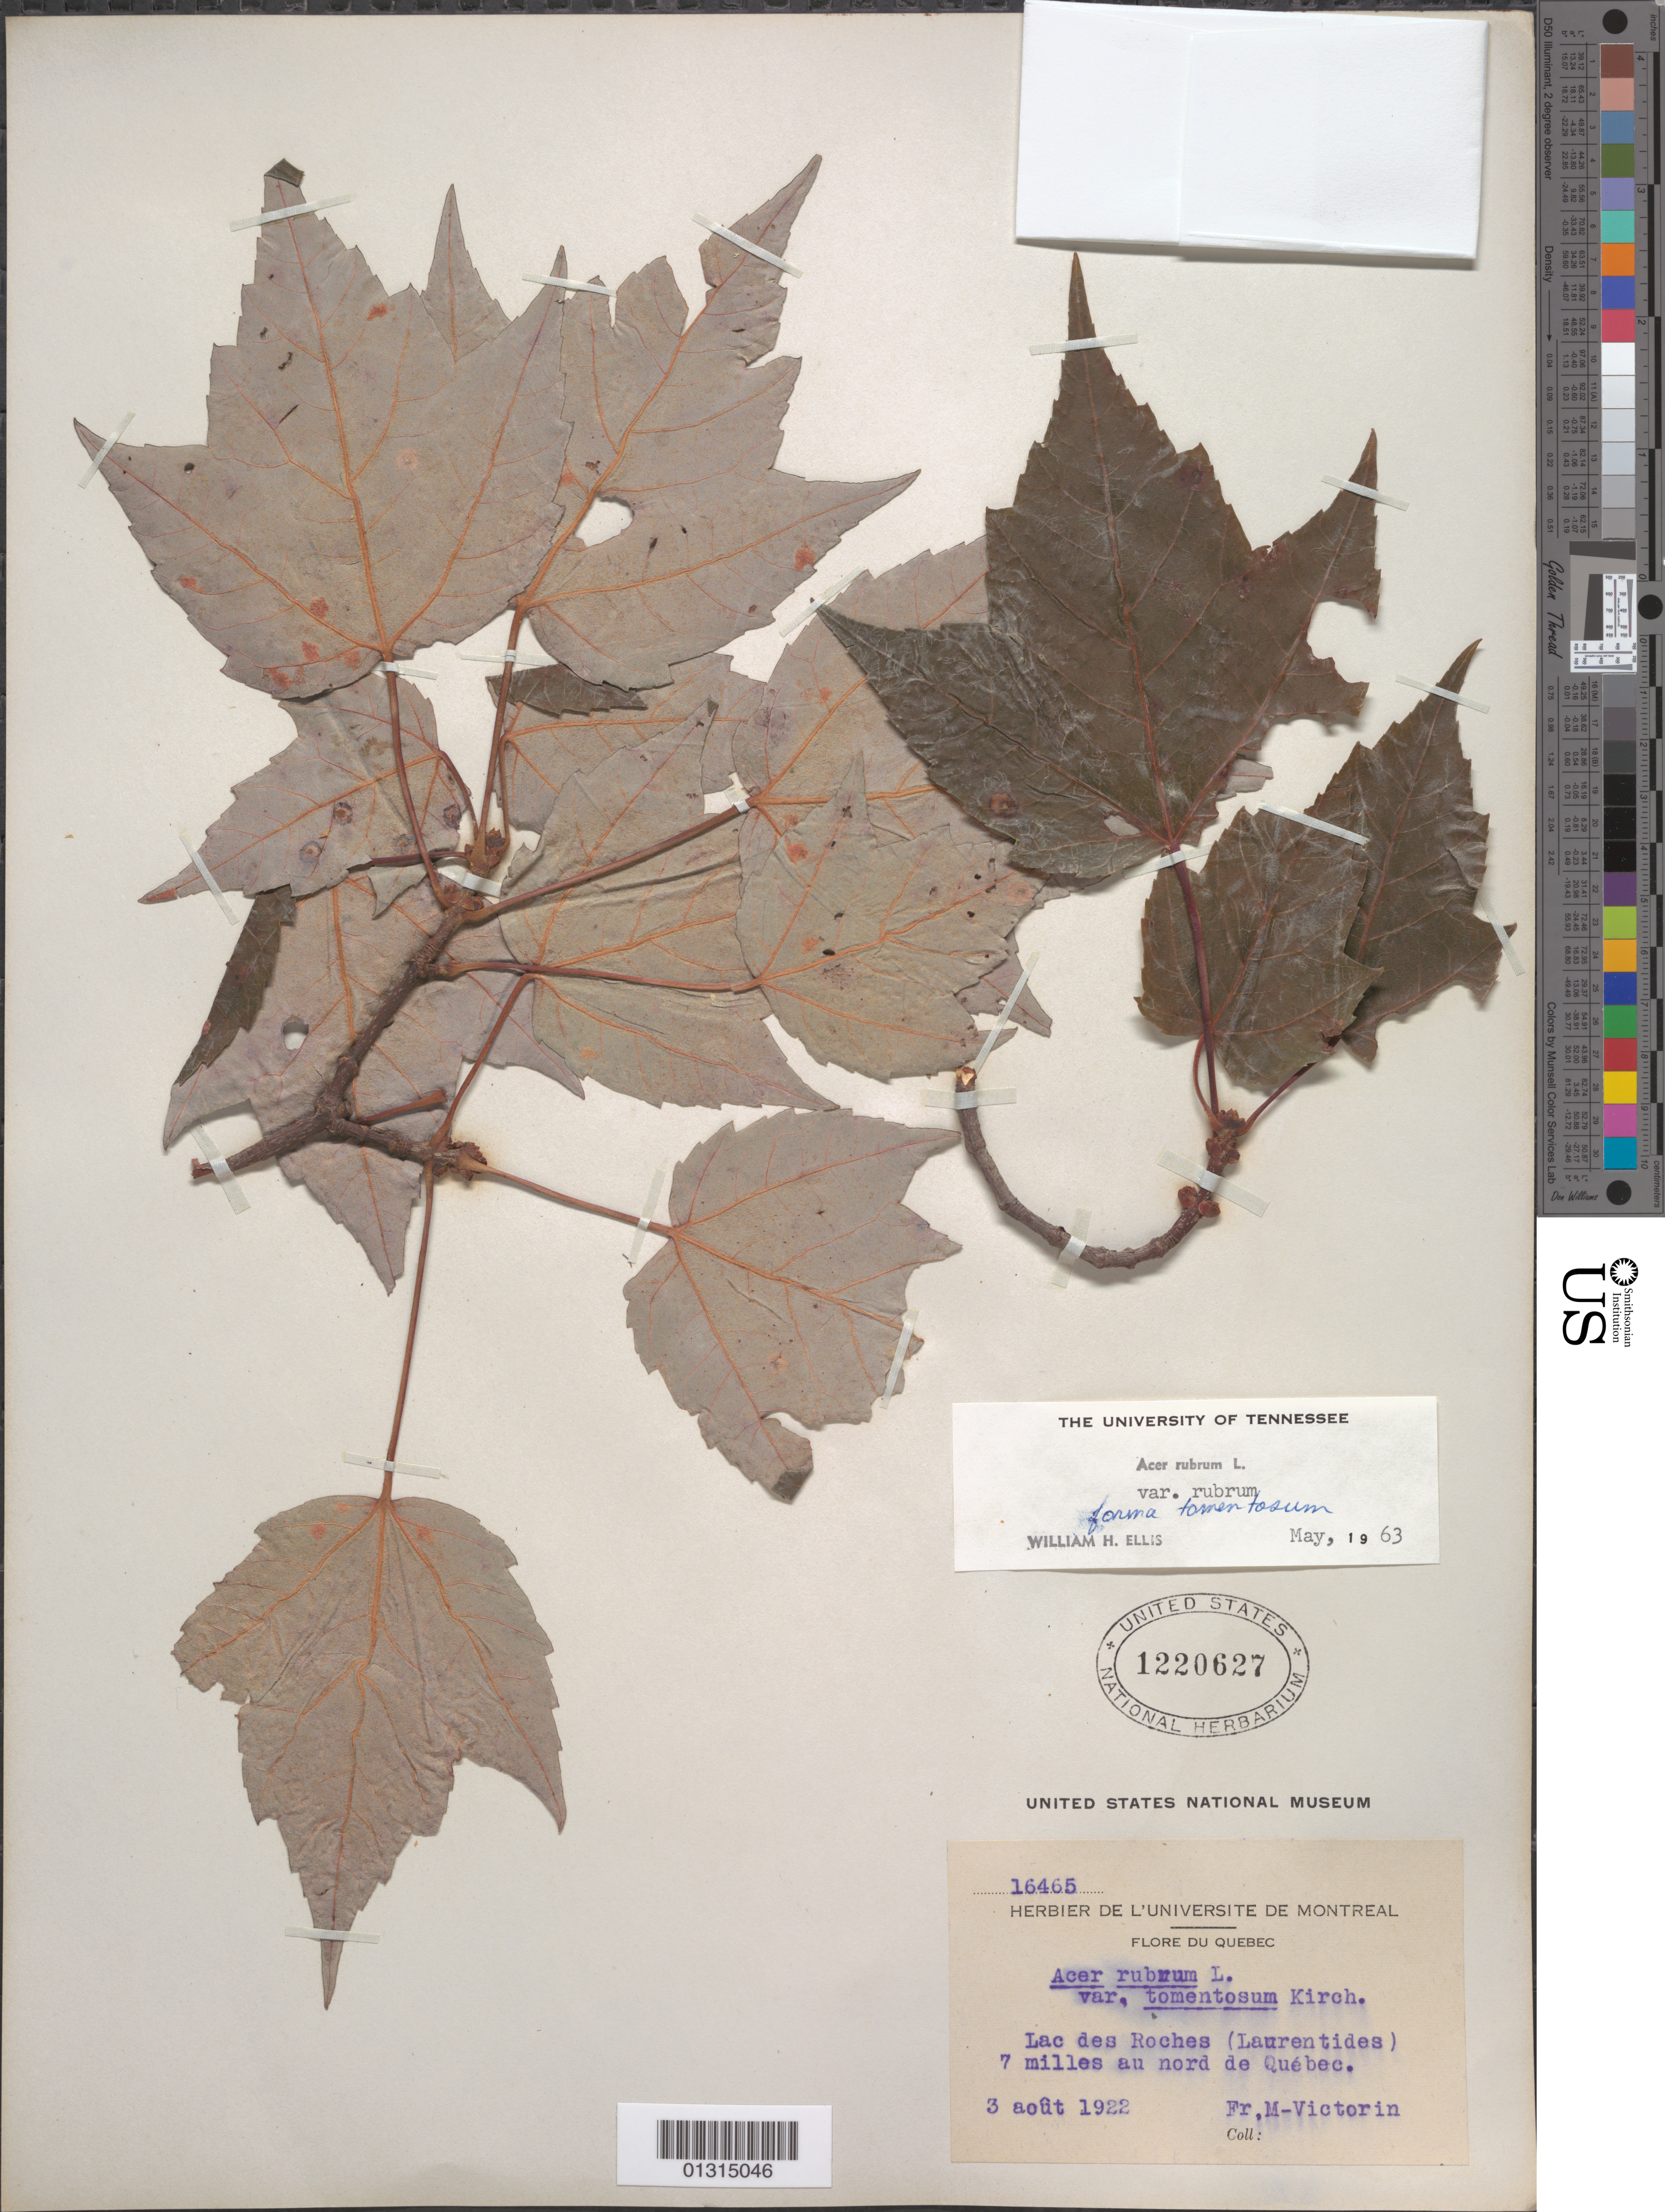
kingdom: Plantae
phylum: Tracheophyta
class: Magnoliopsida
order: Sapindales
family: Sapindaceae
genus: Acer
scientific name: Acer rubrum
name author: L.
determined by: Ellis, W. H.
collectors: Fr. Marie-Victorin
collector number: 16465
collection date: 1922-08-03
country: Canada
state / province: Quebec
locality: Lac des Roches (Laurentides), 7 milles au nord de Quebec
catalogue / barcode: US 1220627